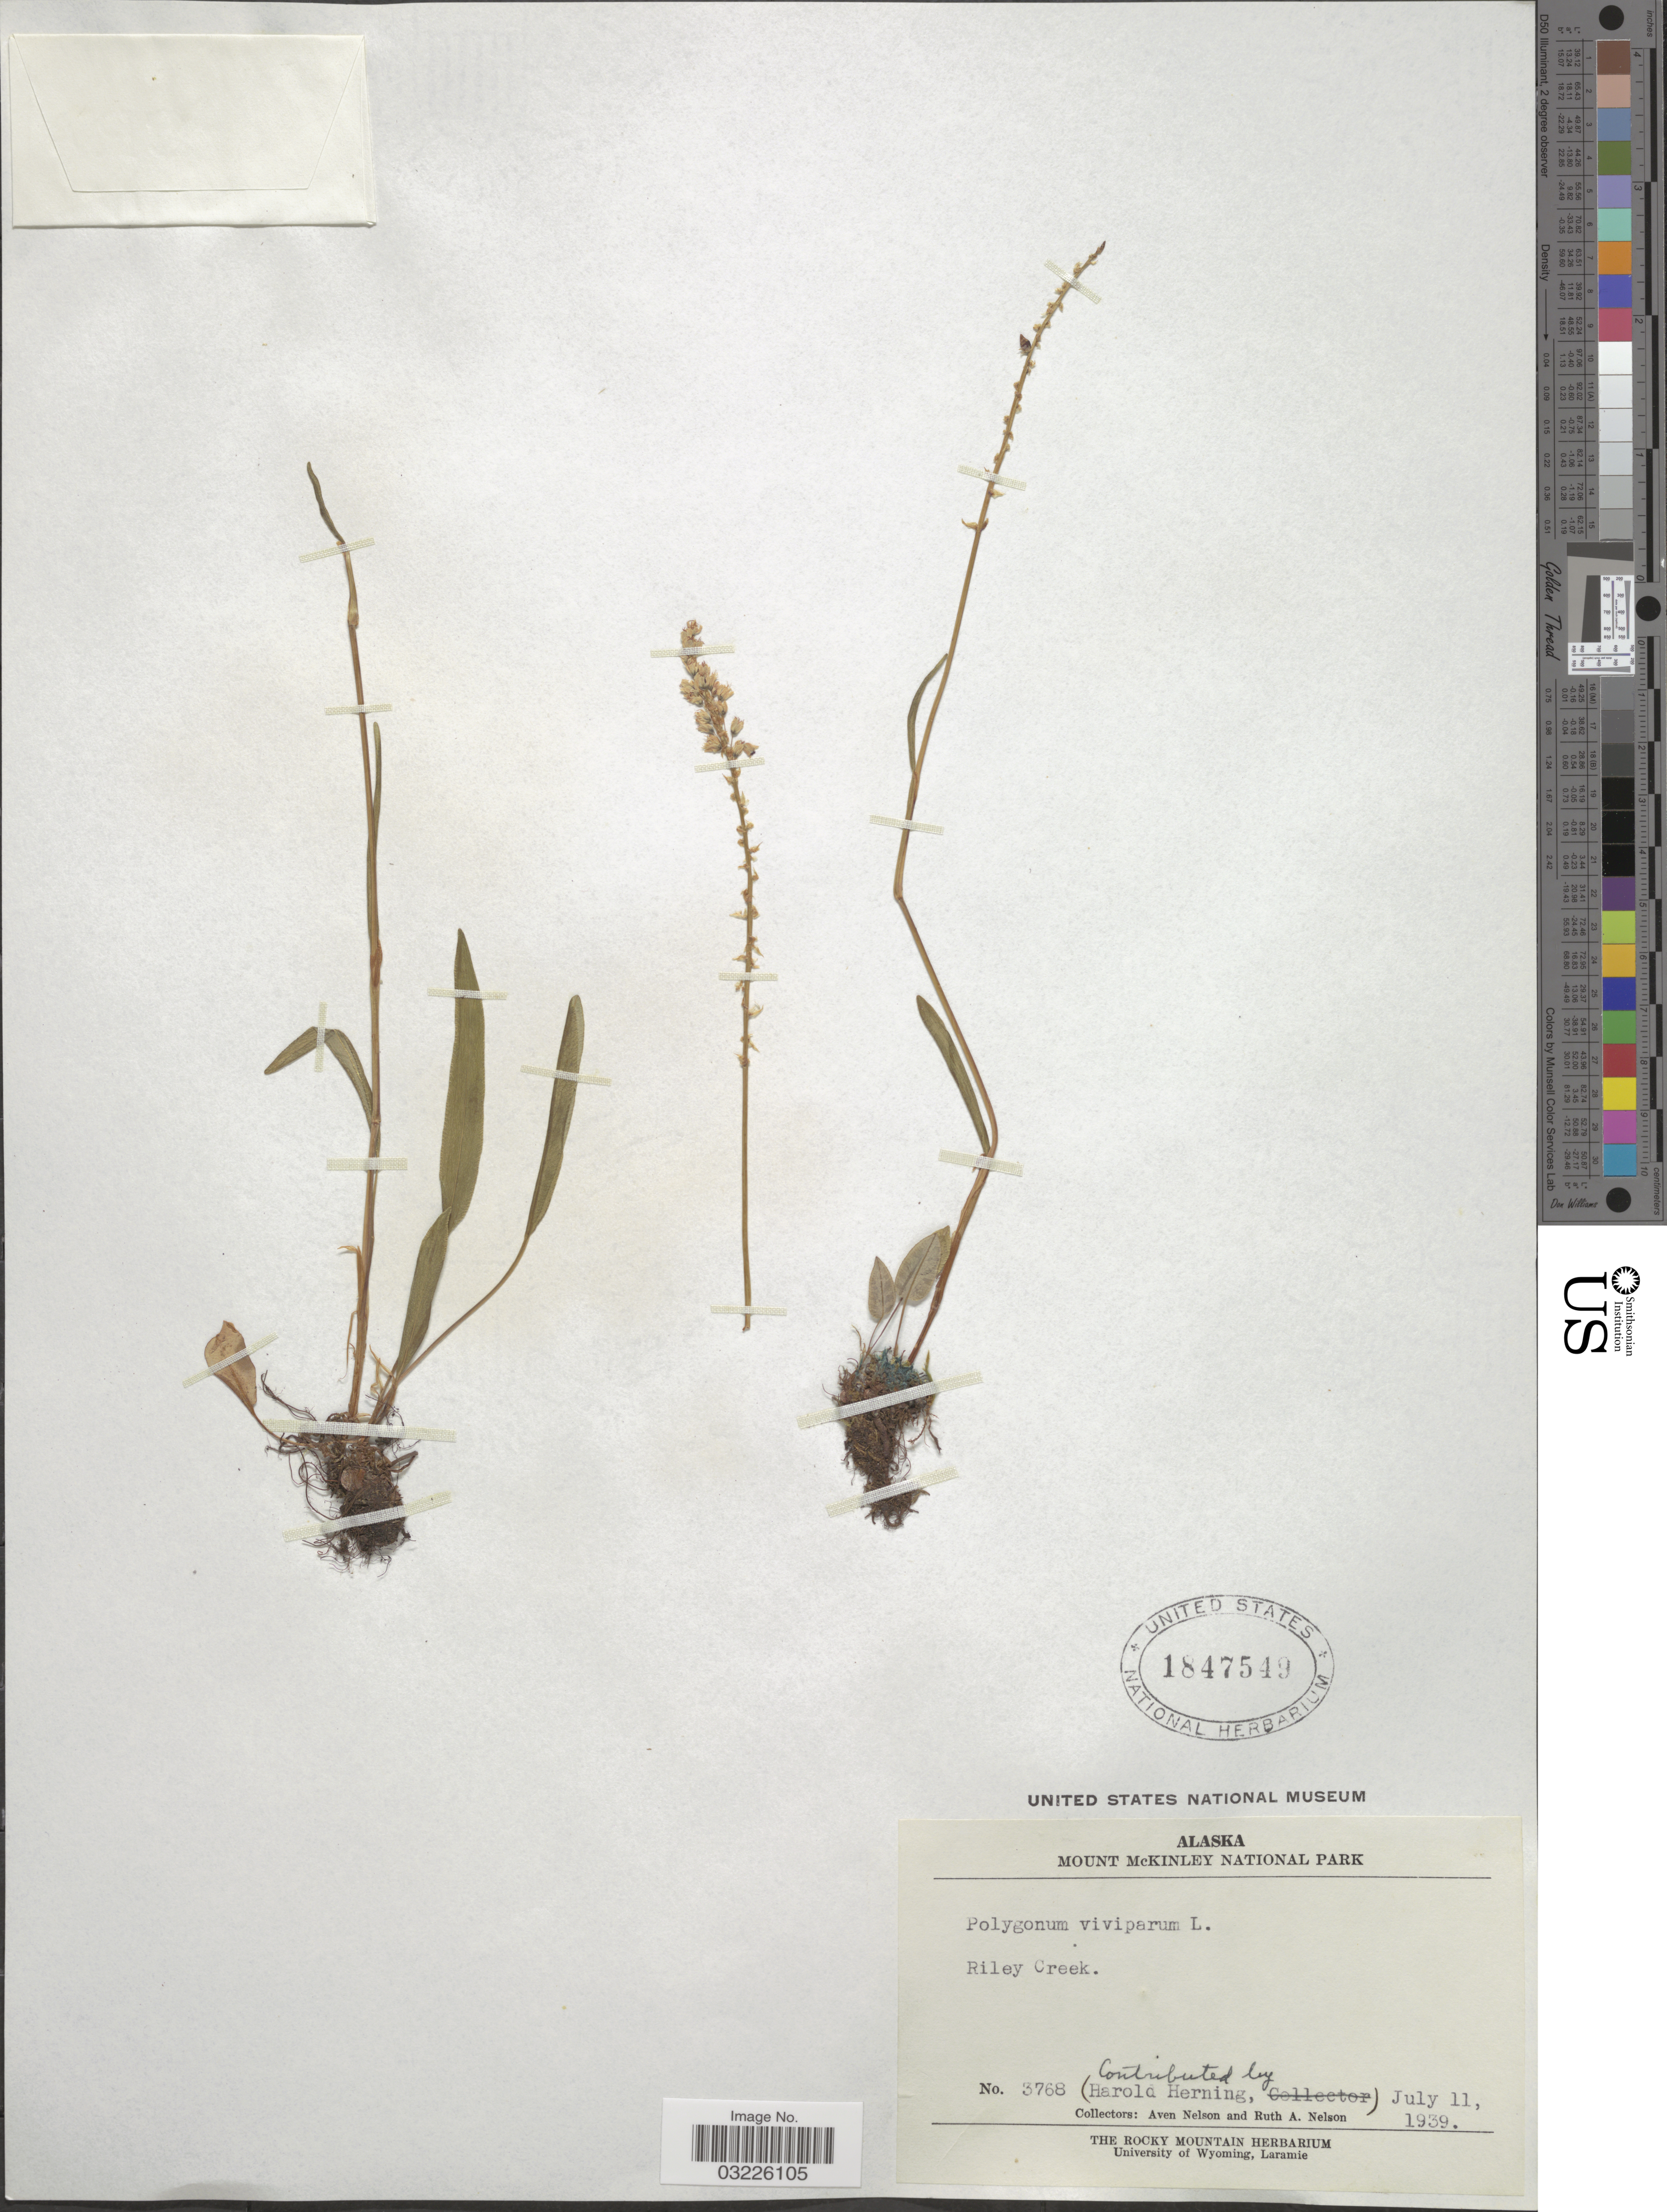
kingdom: Plantae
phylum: Tracheophyta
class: Magnoliopsida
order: Caryophyllales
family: Polygonaceae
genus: Bistorta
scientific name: Bistorta vivipara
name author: (L.) Delarbre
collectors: A. Nelson & R. A. Nelson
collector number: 3768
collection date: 1939-07-11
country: United States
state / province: Alaska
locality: Mount McKinley National Park. Riley Creek.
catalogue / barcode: US 1847549